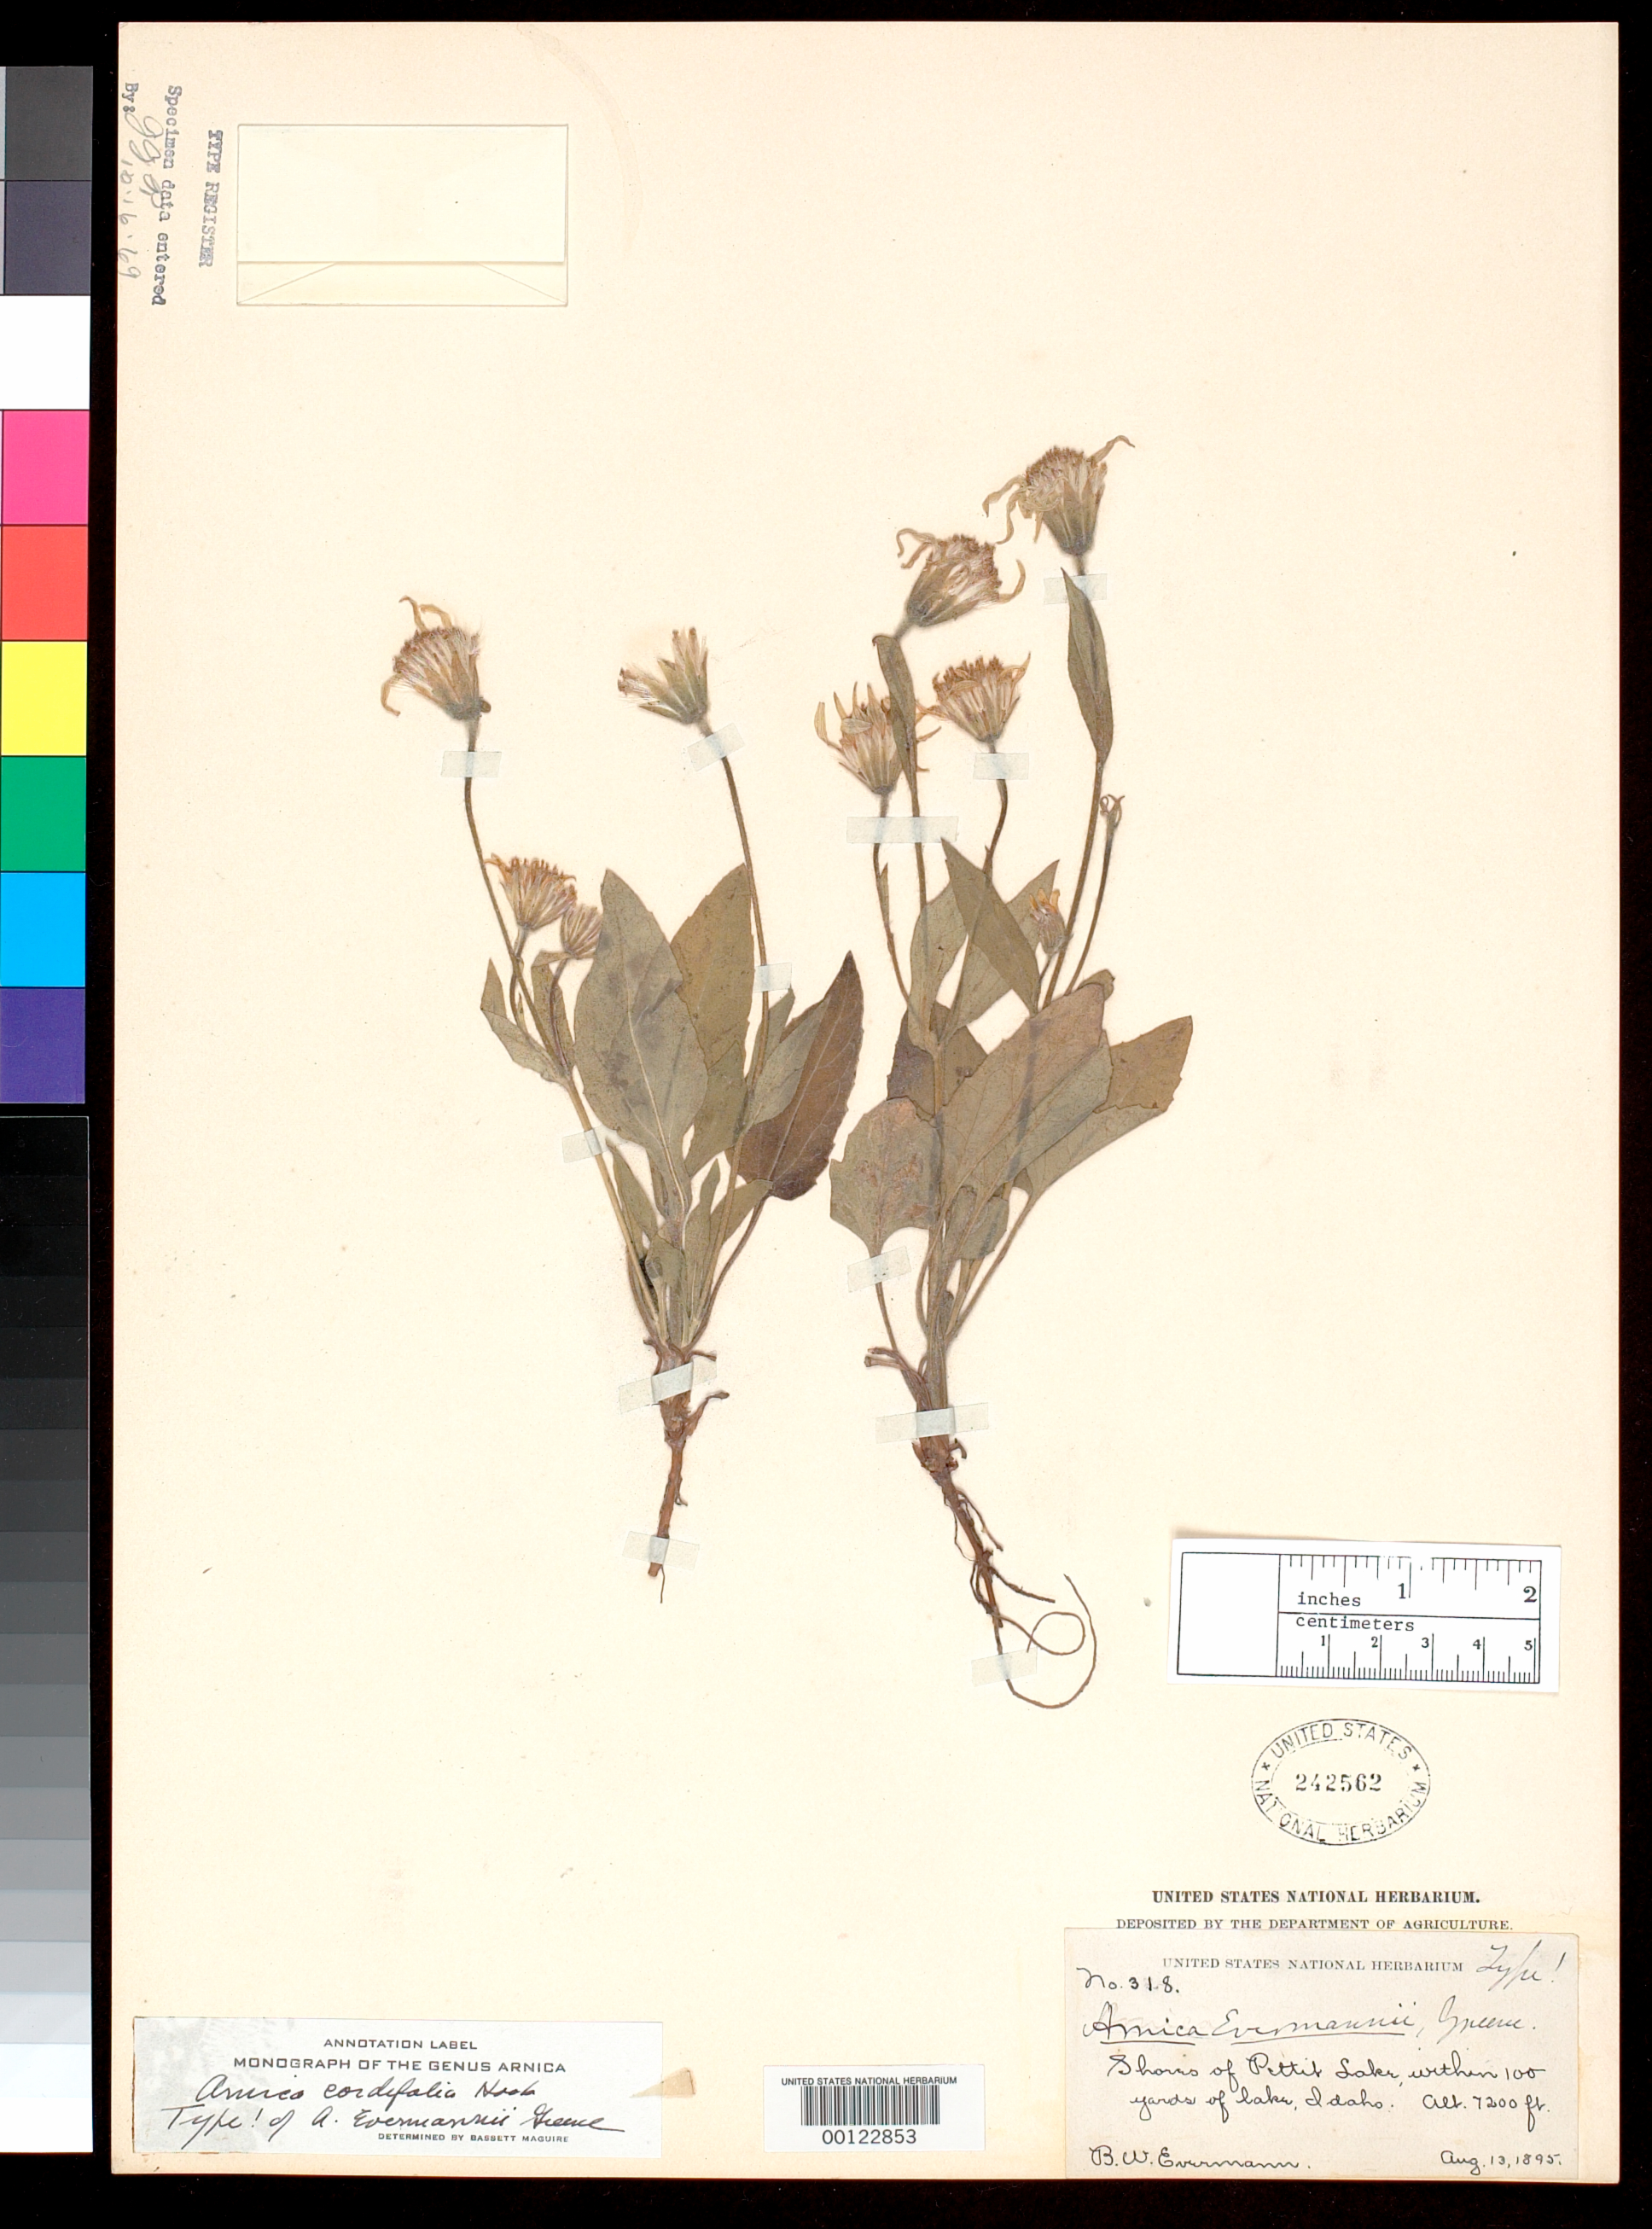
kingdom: Plantae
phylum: Tracheophyta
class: Magnoliopsida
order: Asterales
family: Asteraceae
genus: Arnica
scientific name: Arnica evermannii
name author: Greene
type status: Holotype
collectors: B. W. Evermann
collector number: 318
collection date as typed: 13 Aug 1895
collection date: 1895-08-13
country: United States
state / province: Idaho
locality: Pettit Lake; alt. 7200 ft.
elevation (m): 2195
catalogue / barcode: US 242562